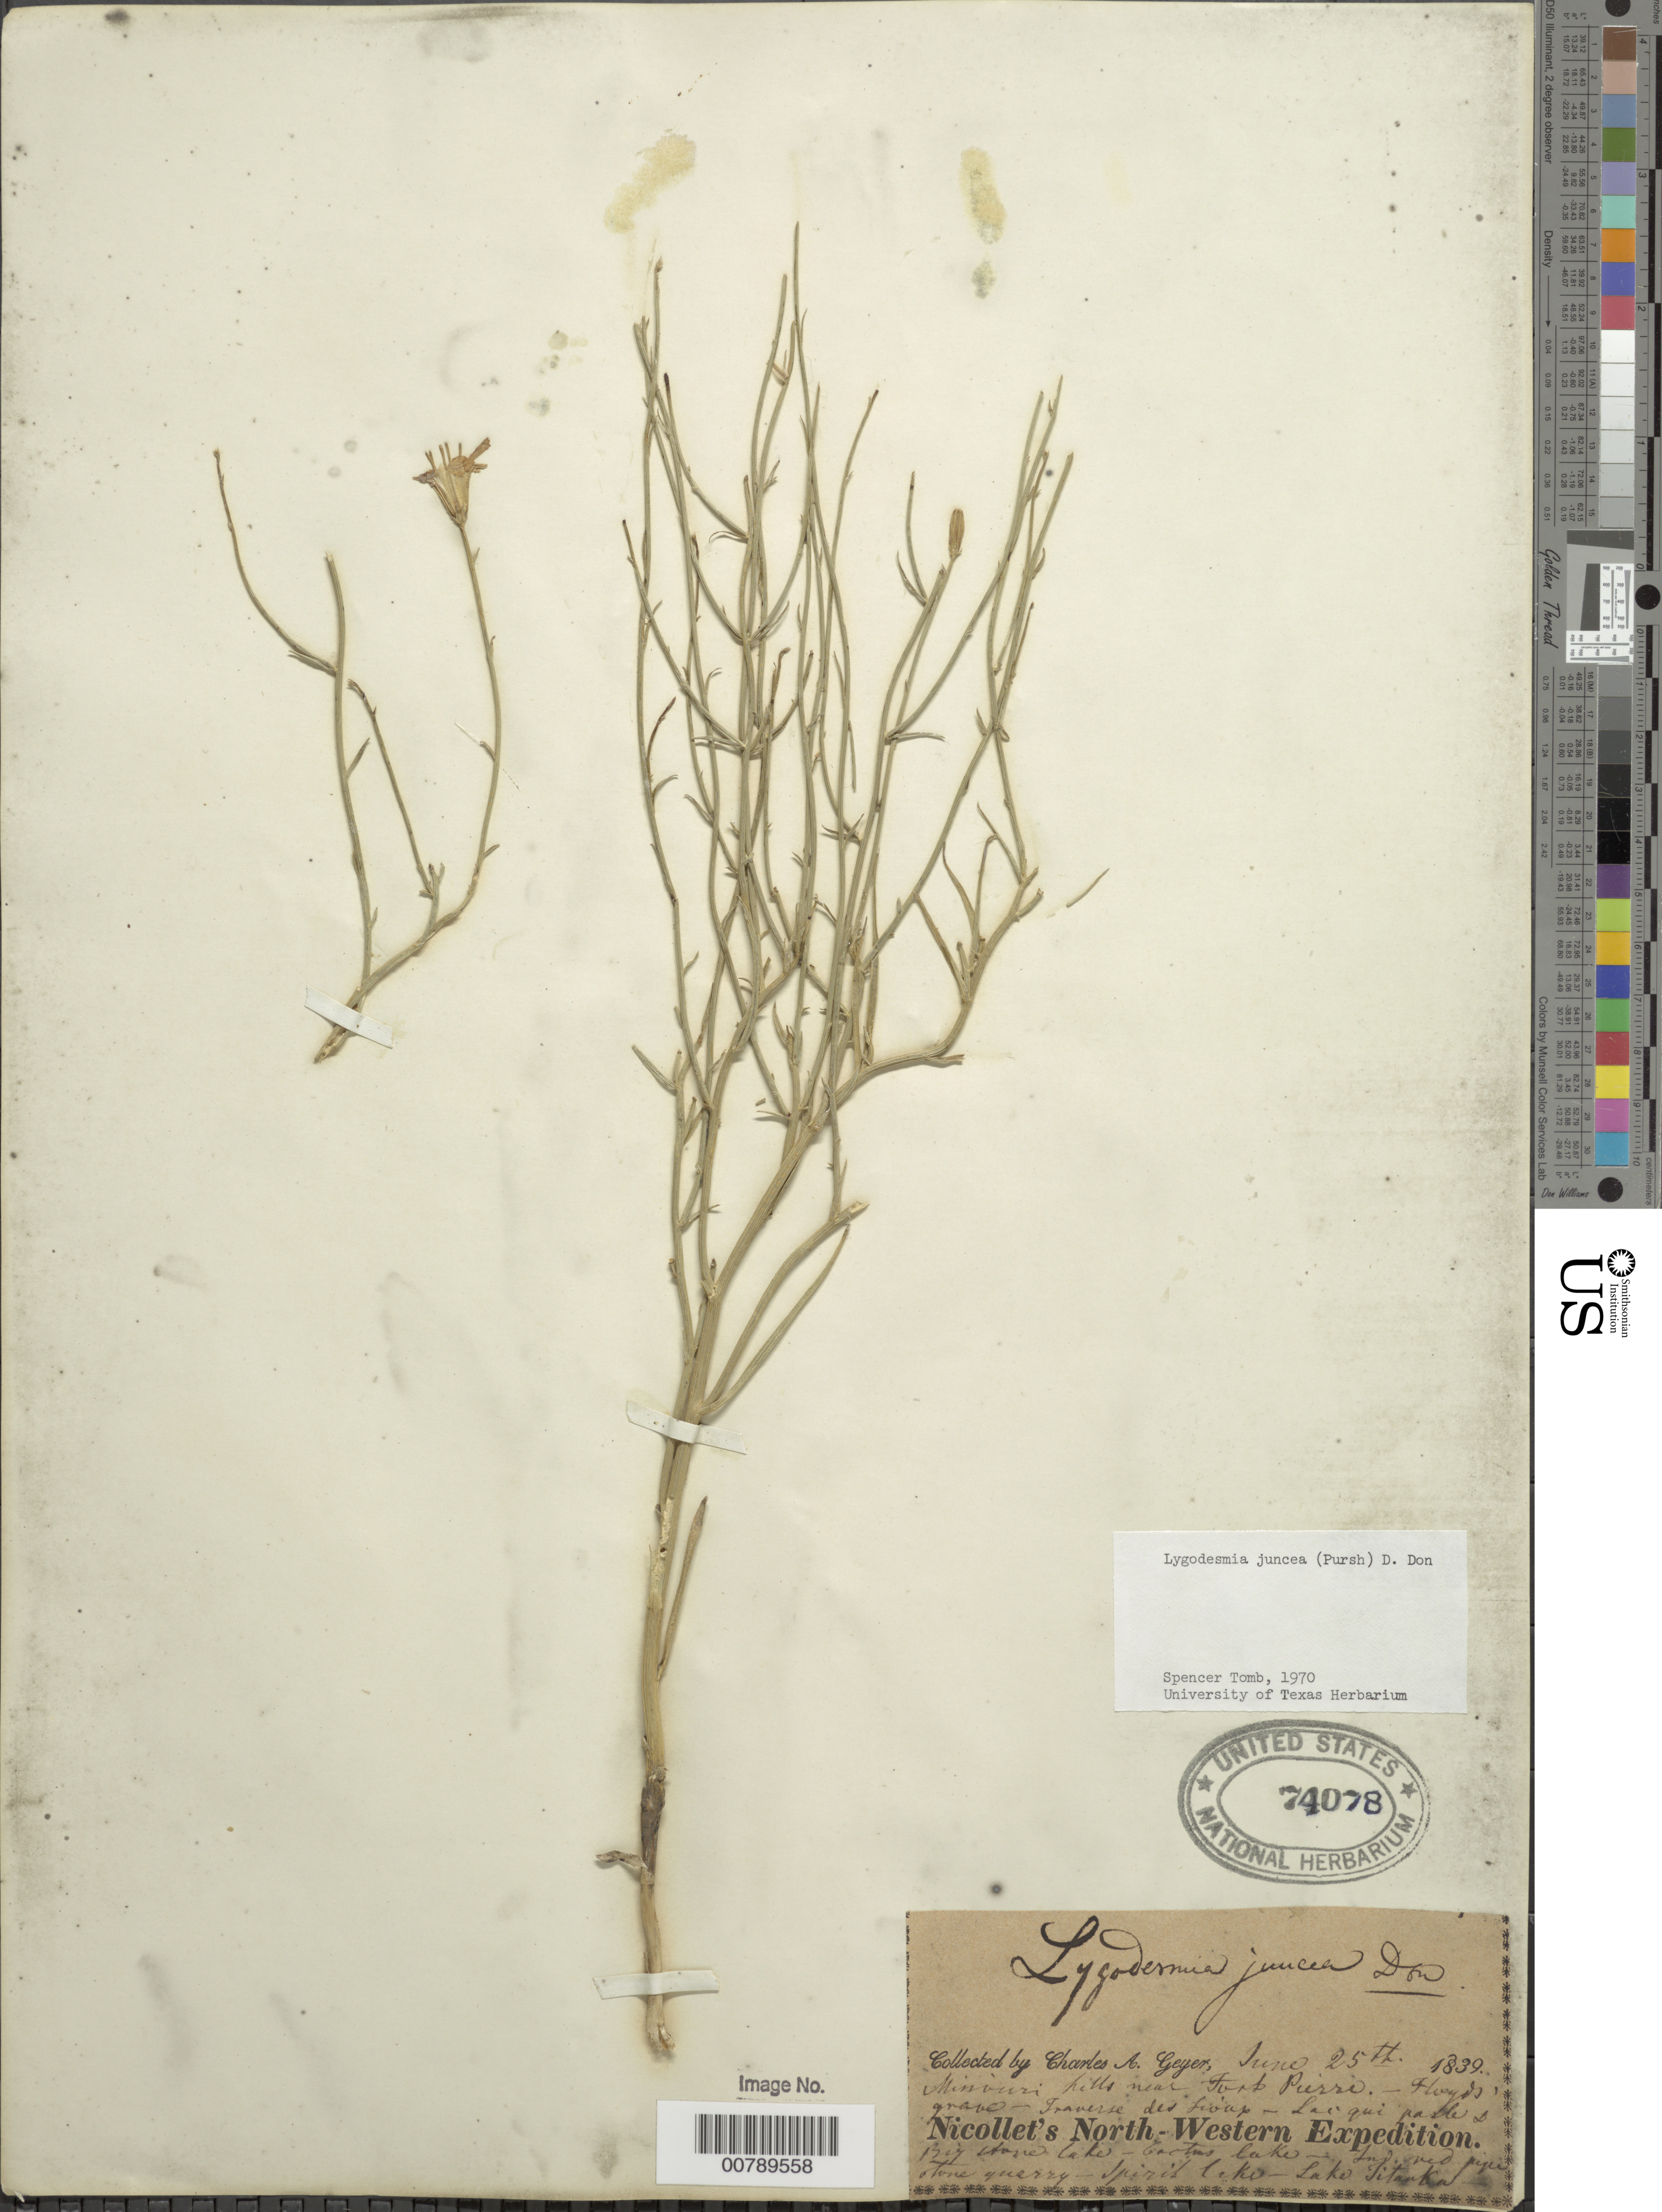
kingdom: Plantae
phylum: Tracheophyta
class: Magnoliopsida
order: Asterales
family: Asteraceae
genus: Lygodesmia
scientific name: Lygodesmia juncea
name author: D. Don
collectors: C. A. Geyer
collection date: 1839-06-25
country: United States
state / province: South Dakota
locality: Nicollet's North Western Expedition, Missouri hills near Fort Pierre - Floyd's grave - Traverse des Sioux -Lac qui Parle, Big stone lake - Cactus lake Spirit lake - Lake Titanka.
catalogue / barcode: US 74078